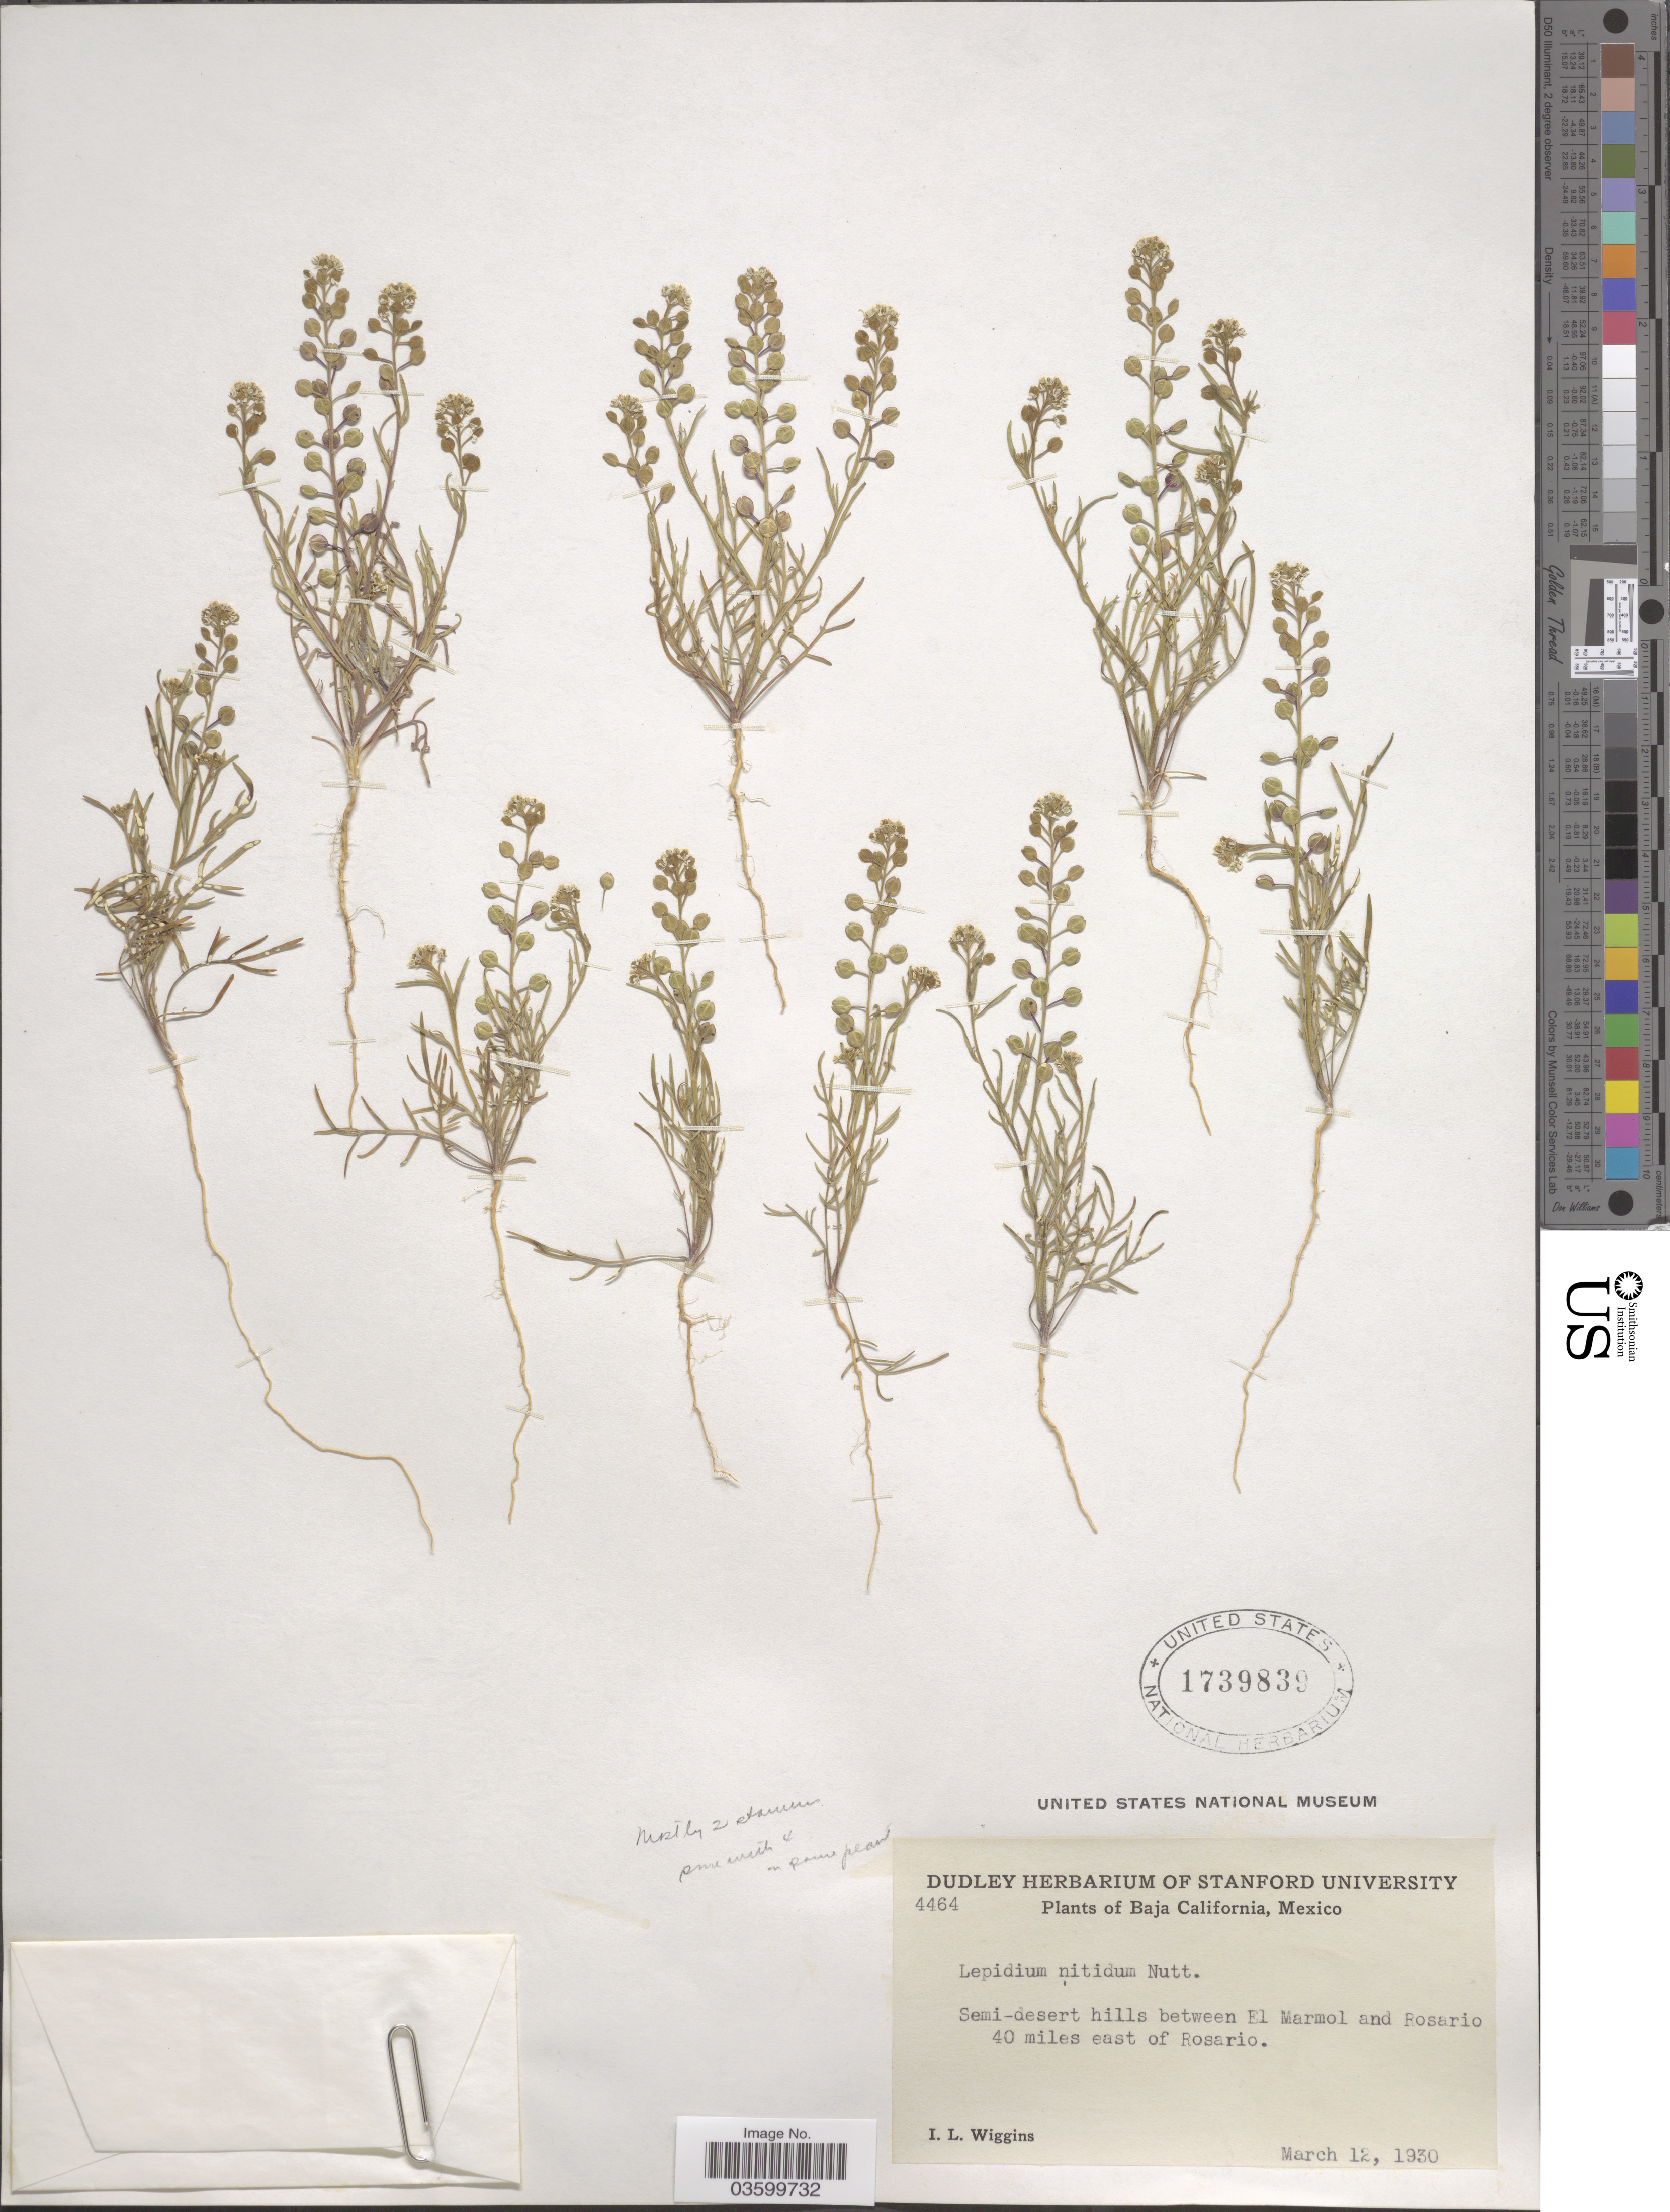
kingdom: Plantae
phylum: Tracheophyta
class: Magnoliopsida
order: Brassicales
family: Brassicaceae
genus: Lepidium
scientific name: Lepidium nitidum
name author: Nutt.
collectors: I. L. Wiggins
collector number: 4464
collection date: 1930-03-12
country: Mexico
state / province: Baja California Norte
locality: Semi-desert hills between El Marmol and Rosario 40 miles east of Rosario.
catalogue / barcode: US 1739839